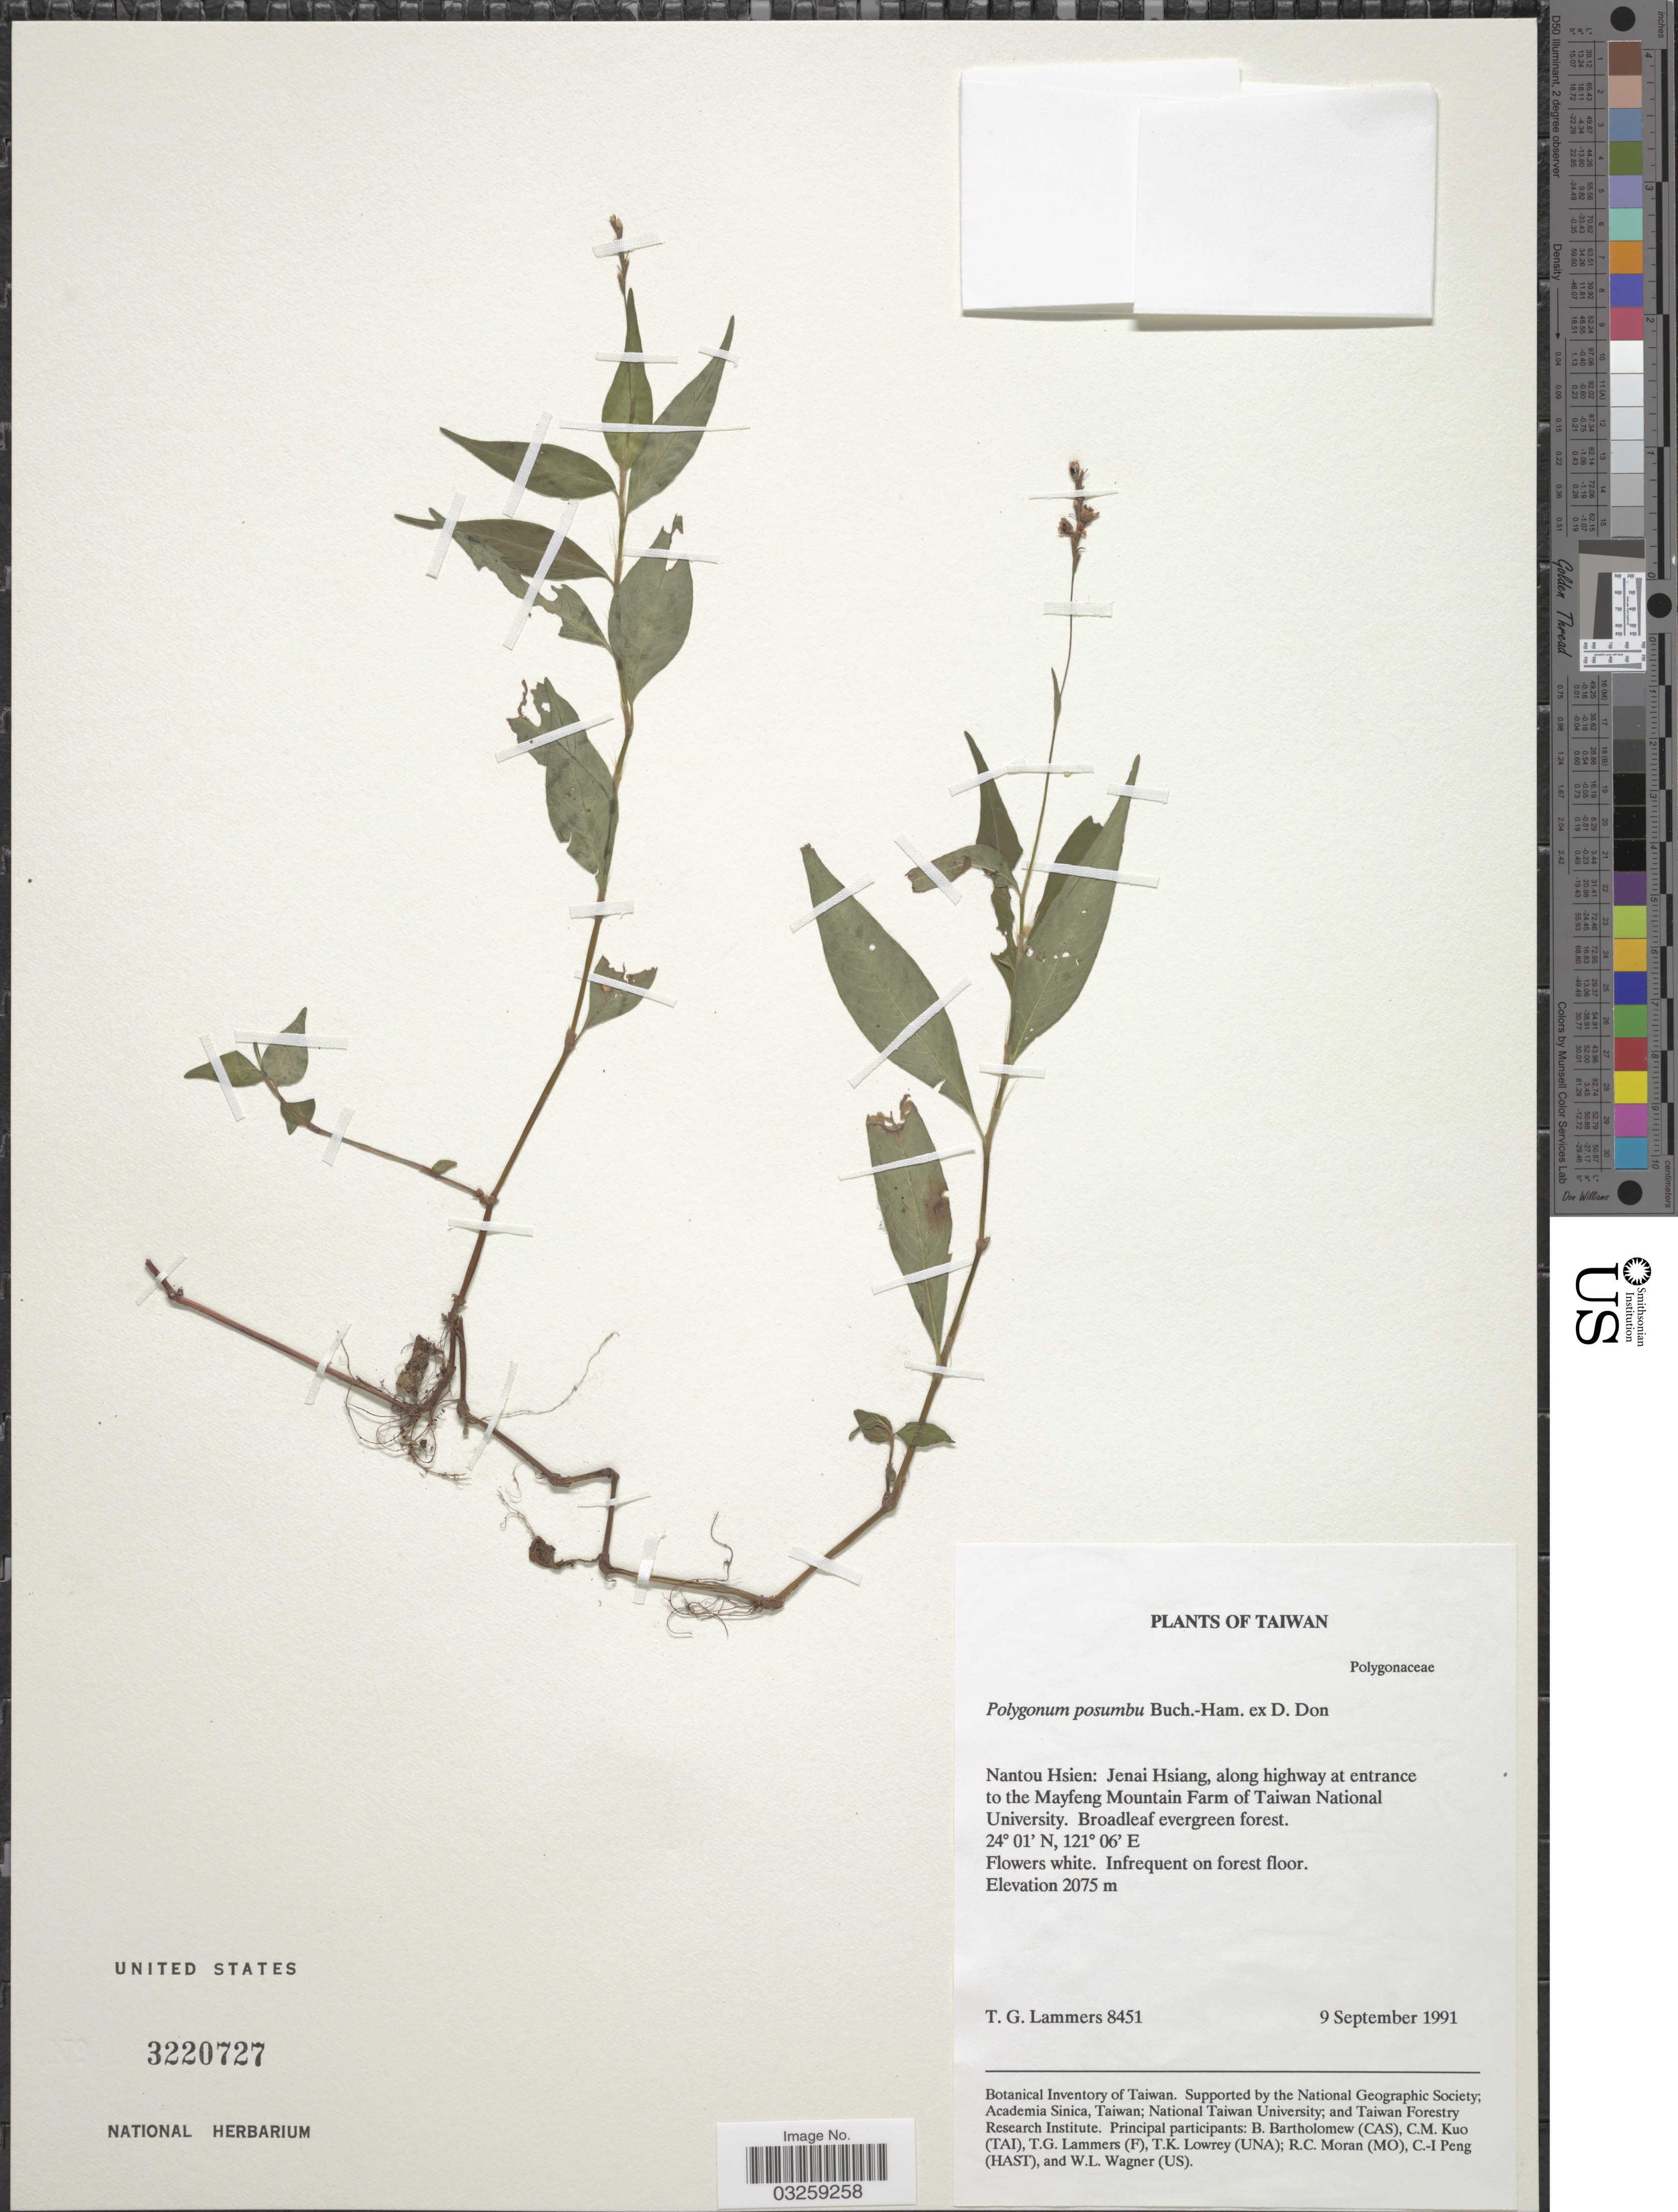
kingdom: Plantae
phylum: Tracheophyta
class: Magnoliopsida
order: Caryophyllales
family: Polygonaceae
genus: Polygonum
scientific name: Polygonum posumbu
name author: Buch.-Ham. ex D. Don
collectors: T. Lammers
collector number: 8451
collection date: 1991-09-09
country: Taiwan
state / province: Nantou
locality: Nantou Hsien: Jenai Hsiang, along highway at entrance to the Mayfeng Mountain Farm of Taiwan National University.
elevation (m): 2075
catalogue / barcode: US 3220727